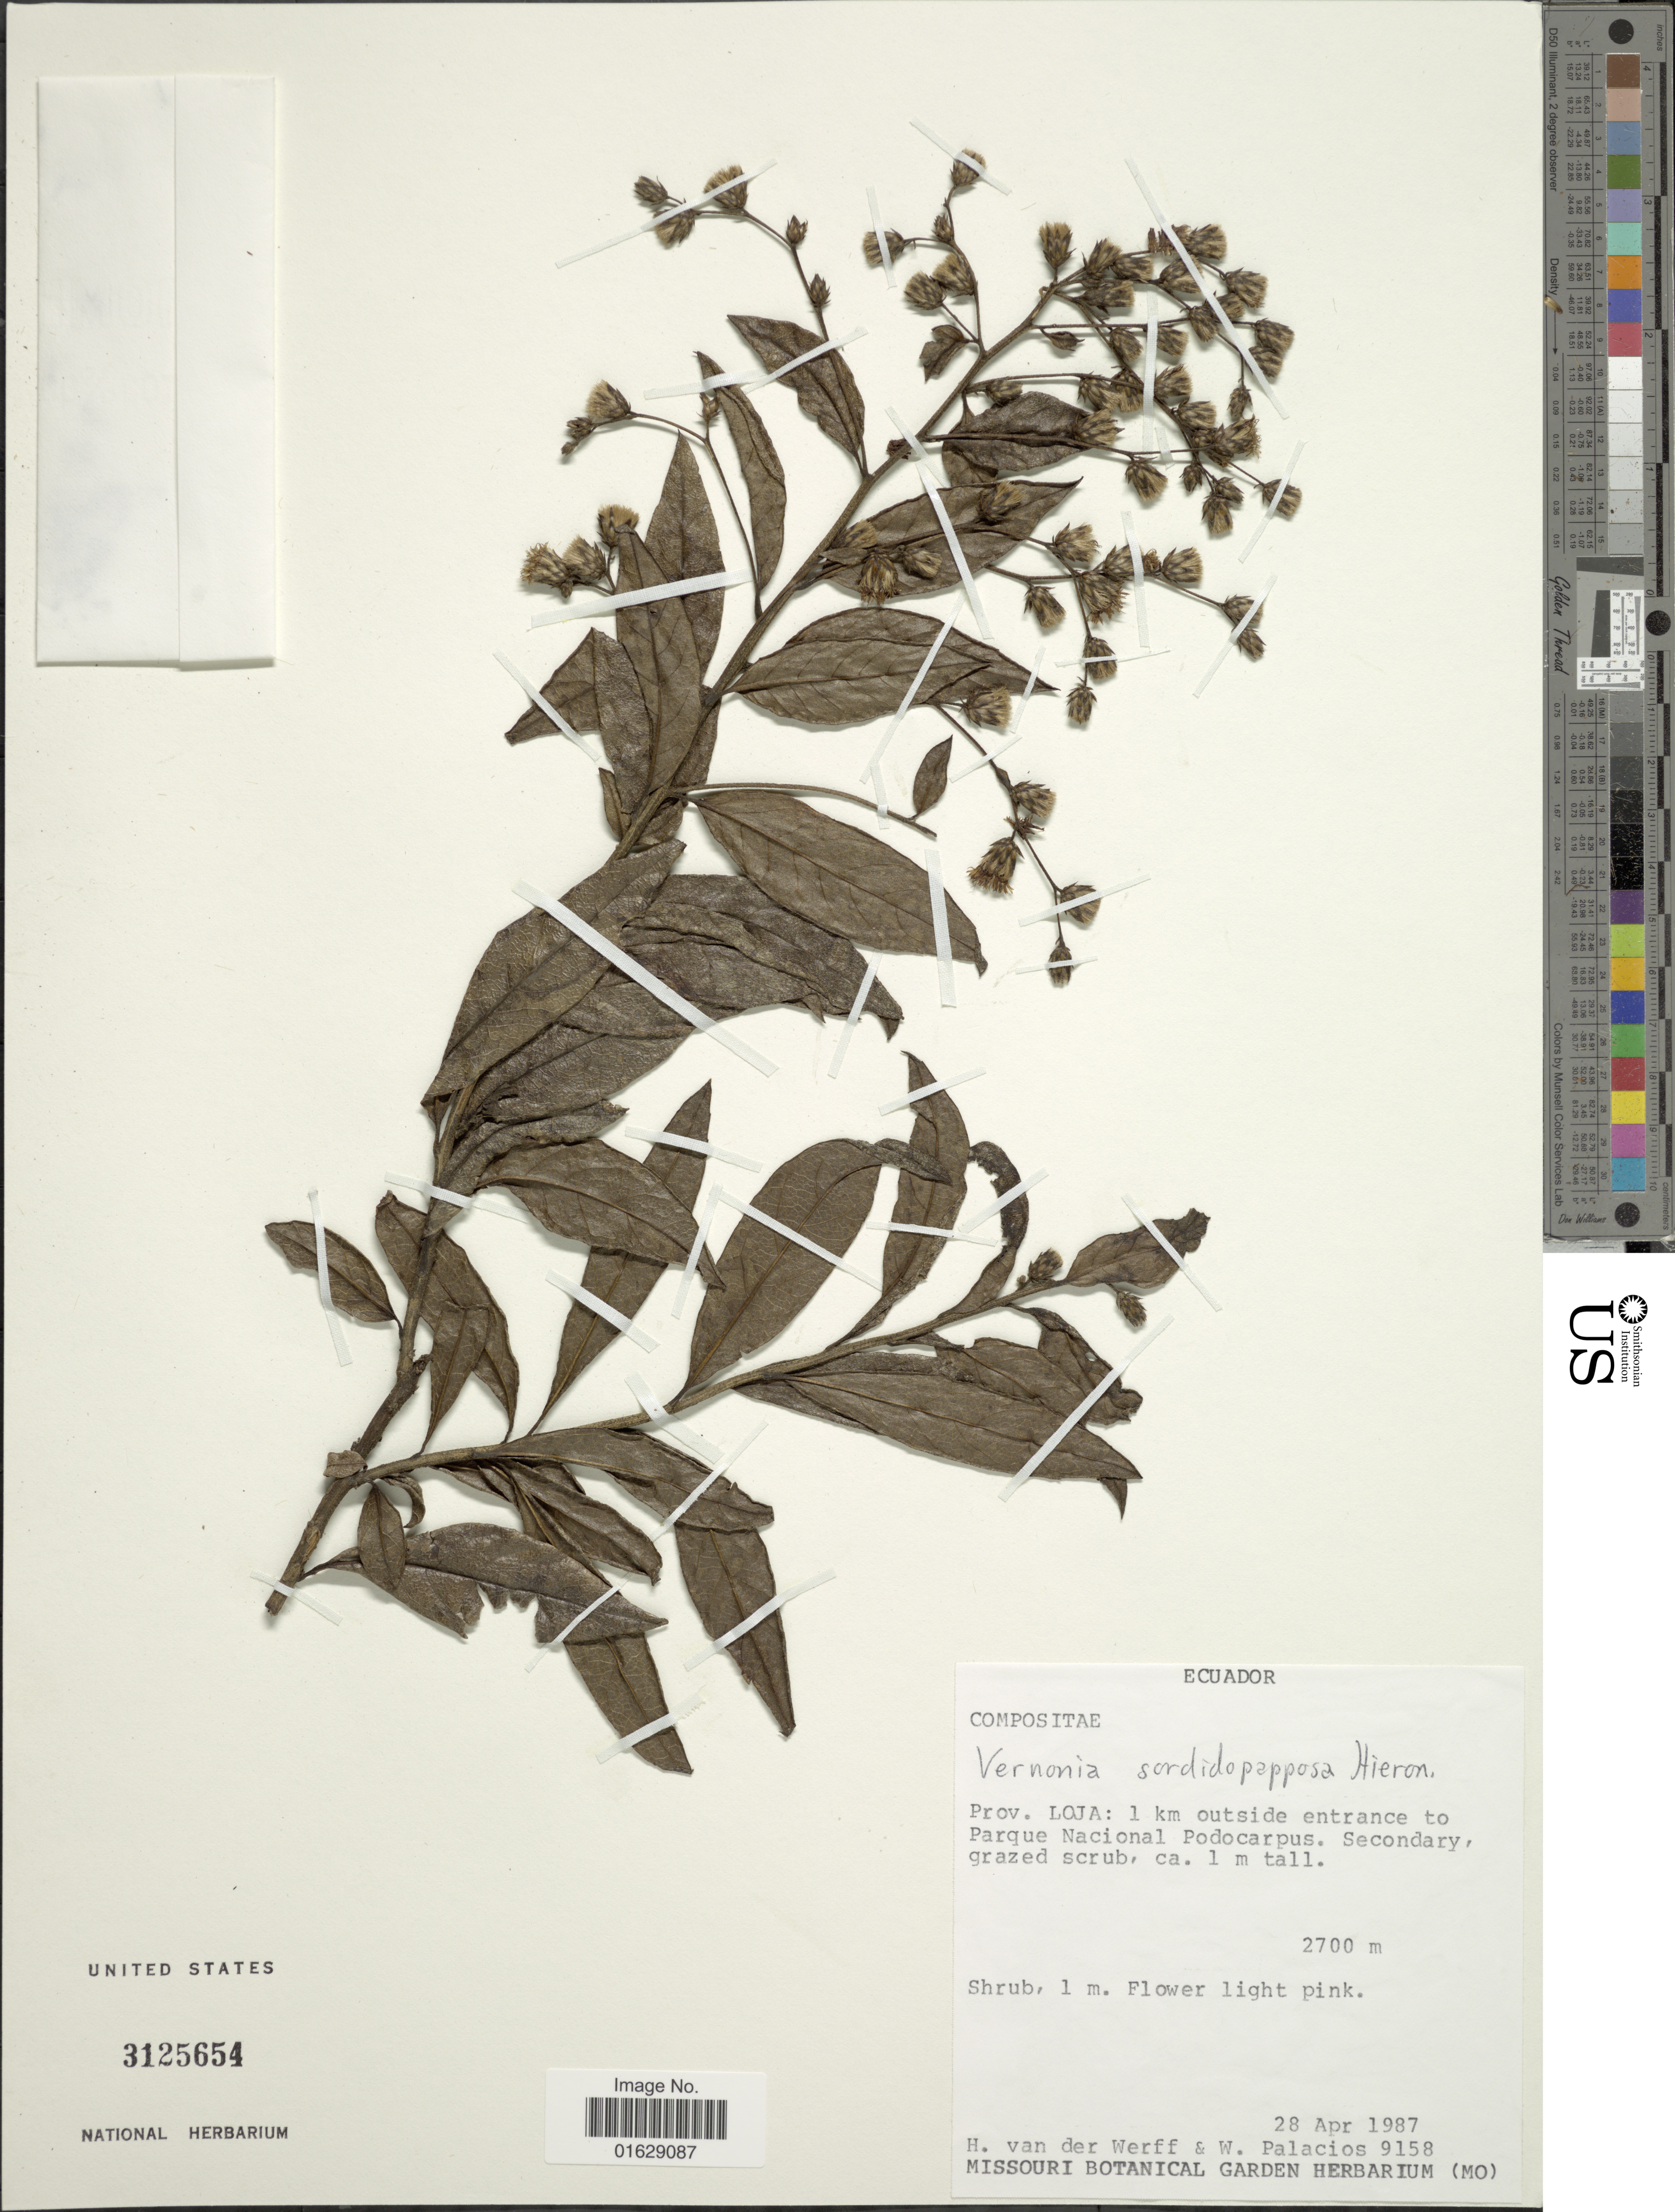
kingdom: Plantae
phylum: Tracheophyta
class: Magnoliopsida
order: Asterales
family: Asteraceae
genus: Lepidaploa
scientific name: Lepidaploa sordidopapposa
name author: (Hieron.) H. Rob.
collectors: H. van der Werff & W. Palacios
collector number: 9158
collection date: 1987-04-28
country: Ecuador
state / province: Loja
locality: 1 km outside entrance to Parque Nacional Podocarpus.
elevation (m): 2700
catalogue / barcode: US 3125654